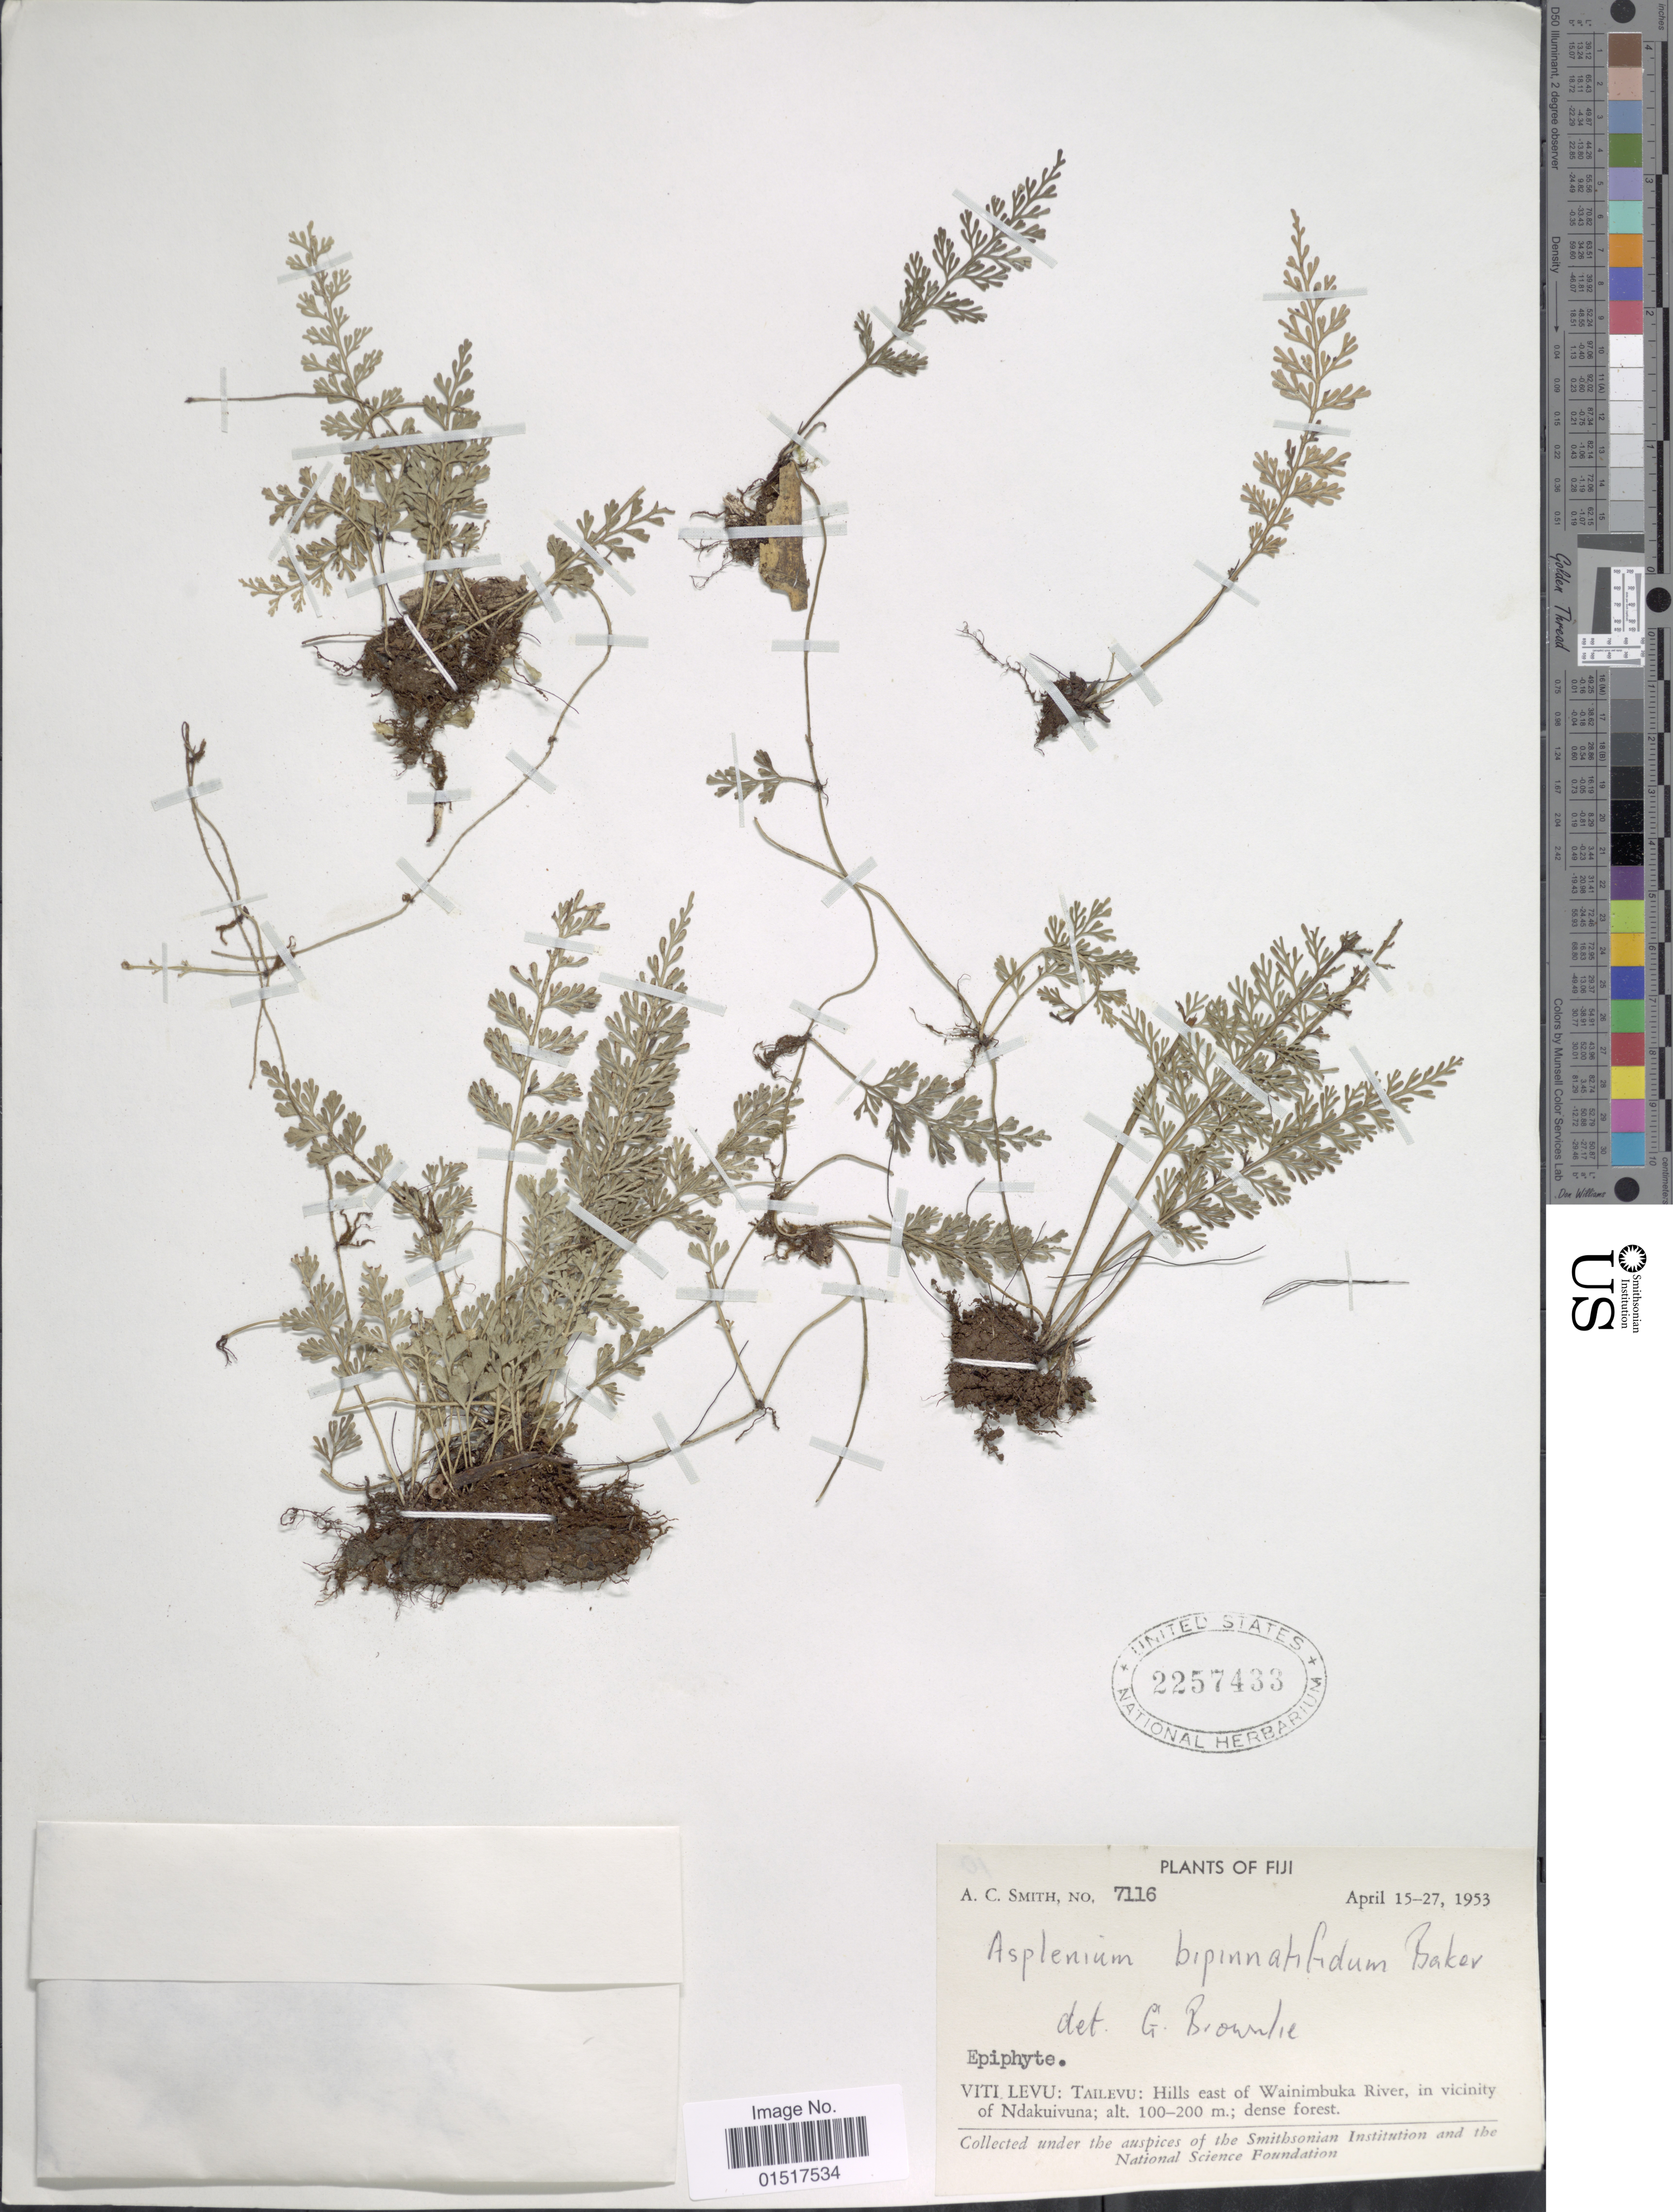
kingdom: Plantae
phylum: Tracheophyta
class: Polypodiopsida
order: Polypodiales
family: Aspleniaceae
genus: Asplenium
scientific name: Asplenium bipinnatifidum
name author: Baker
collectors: A. C. Smith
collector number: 7116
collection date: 1953-04-15/1953-04-27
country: Fiji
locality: Viti Levu: Tailevu: Hills east of Wainimbuka River, in vicinity of Ndakuivuna.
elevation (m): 100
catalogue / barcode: US 2257433